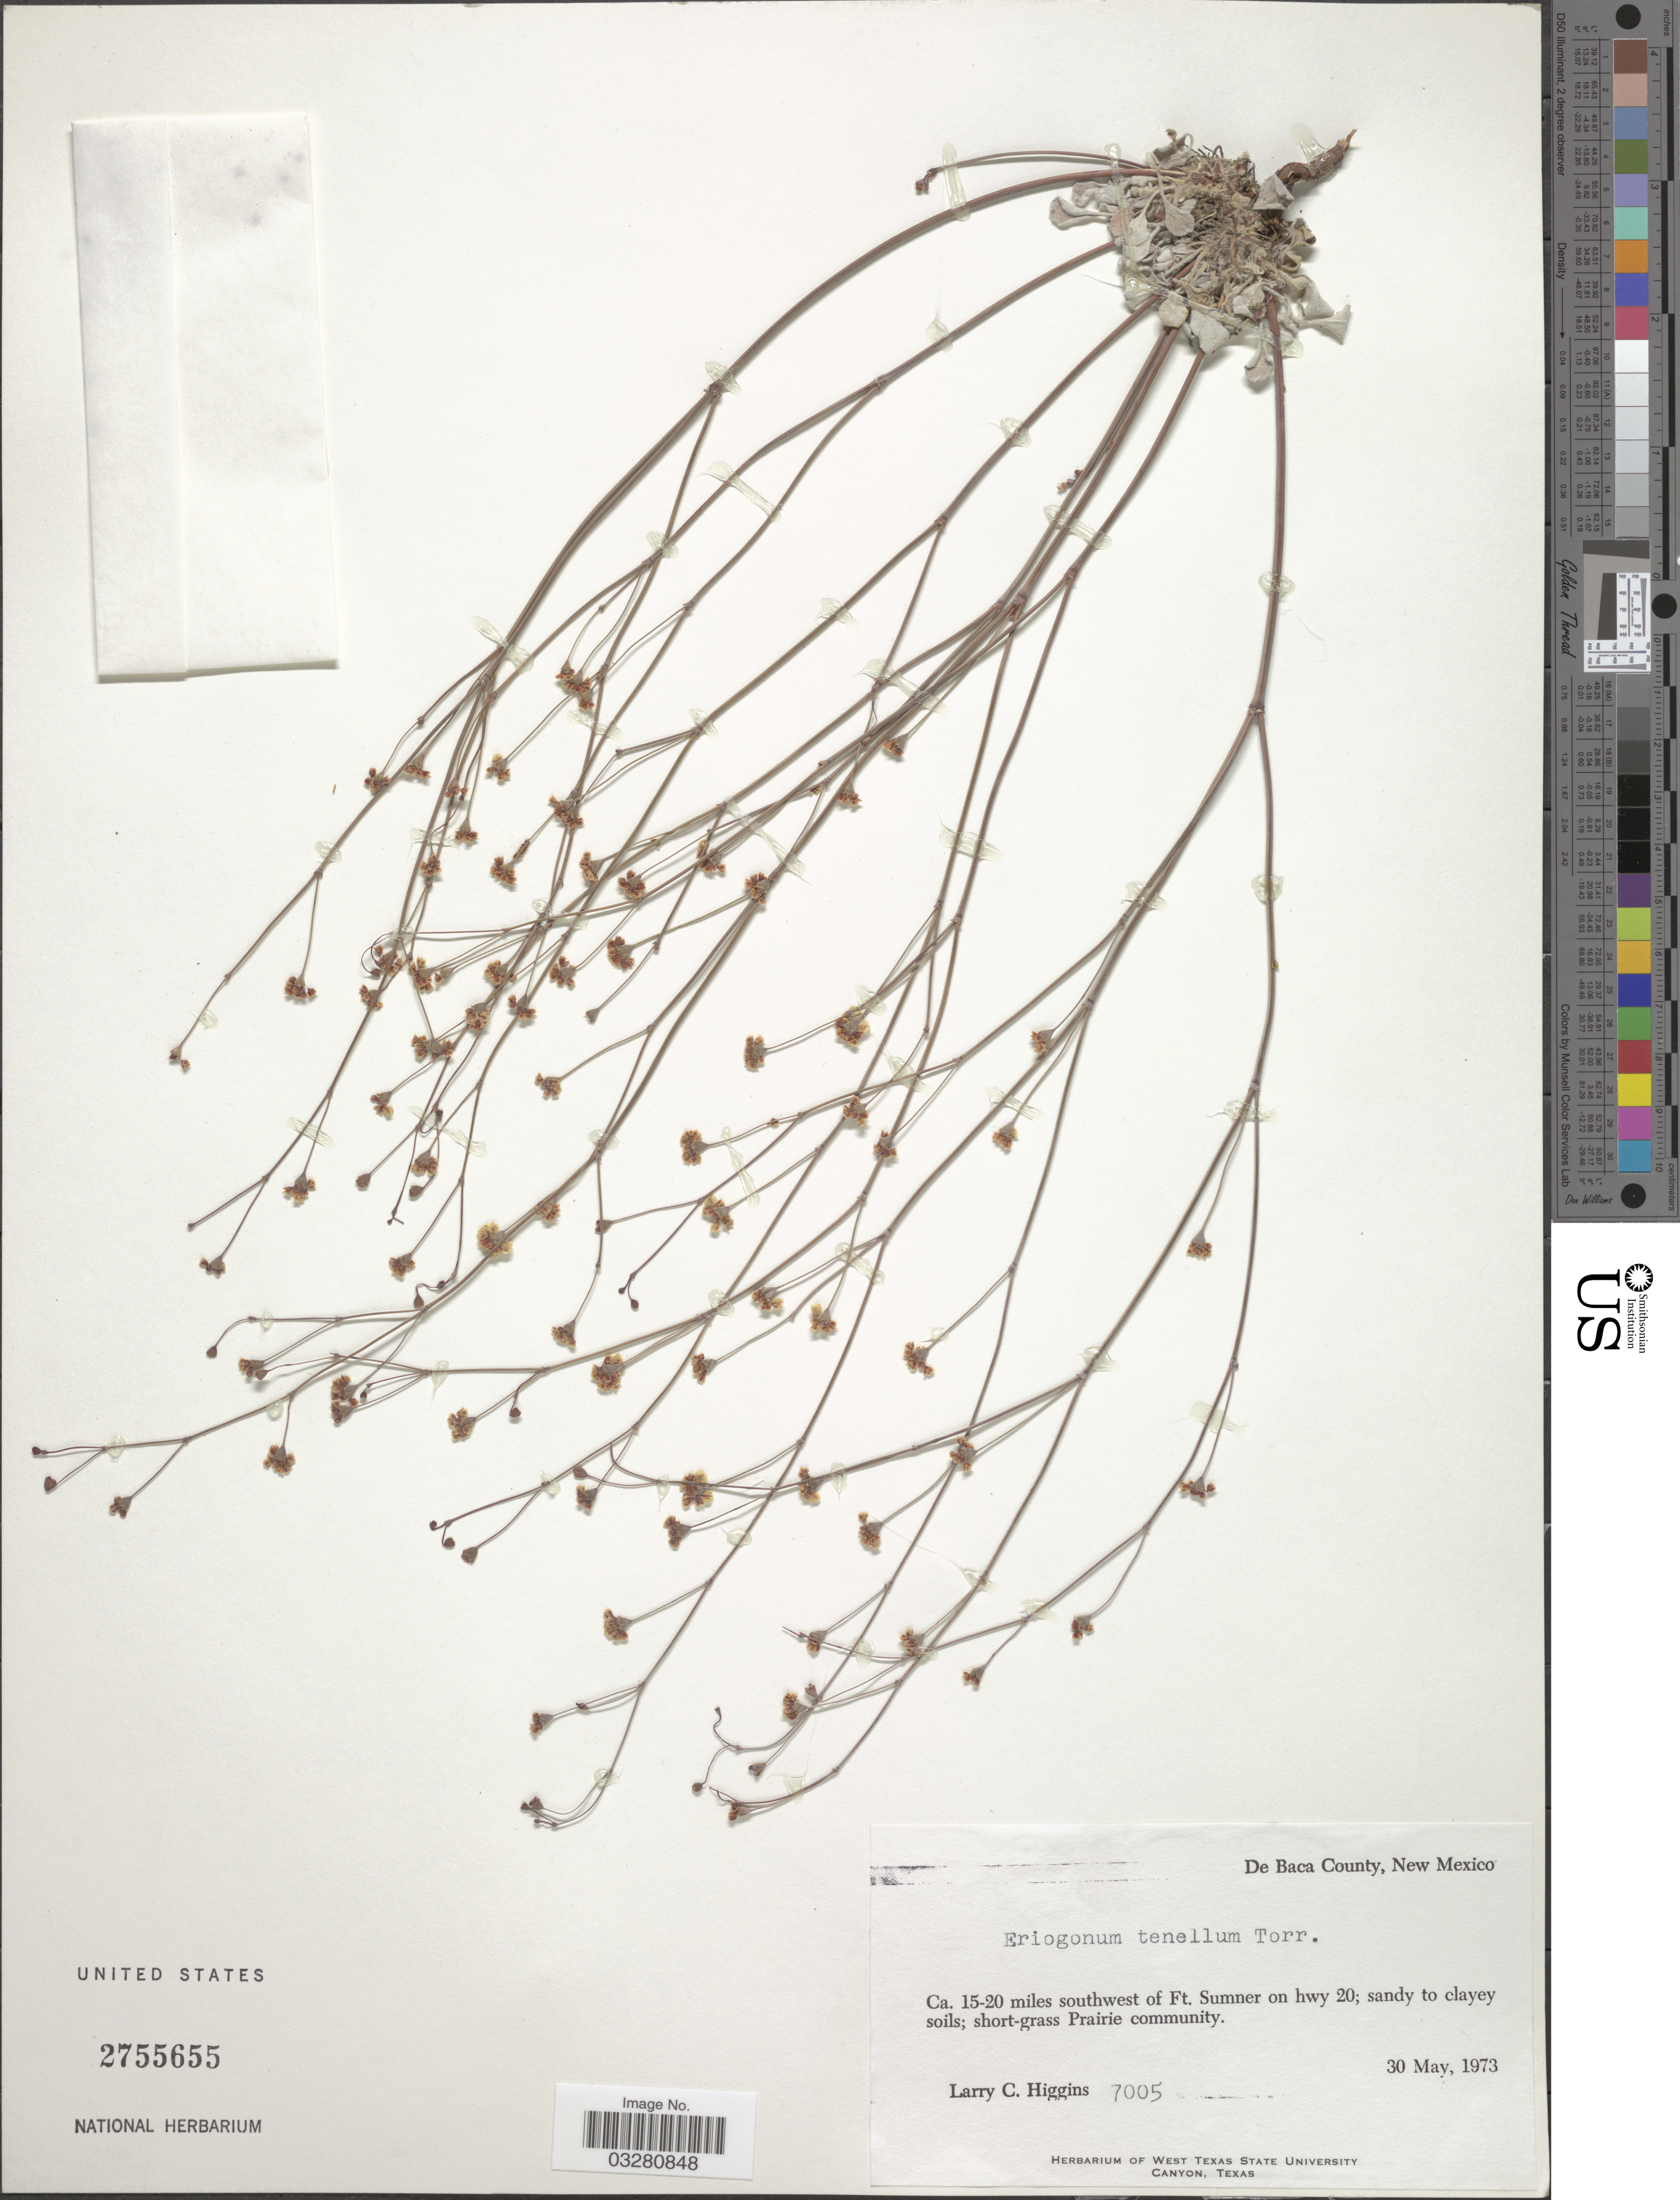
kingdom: Plantae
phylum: Tracheophyta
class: Magnoliopsida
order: Caryophyllales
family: Polygonaceae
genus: Eriogonum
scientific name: Eriogonum tenellum var. tenellum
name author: Torr.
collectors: L. Higgins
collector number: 7005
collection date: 1973-05-30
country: United States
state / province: New Mexico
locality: De Baca County. Ca. 15-20 miles southwest of Ft. Summer on hwy 20. Prairie community.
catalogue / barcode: US 2755655